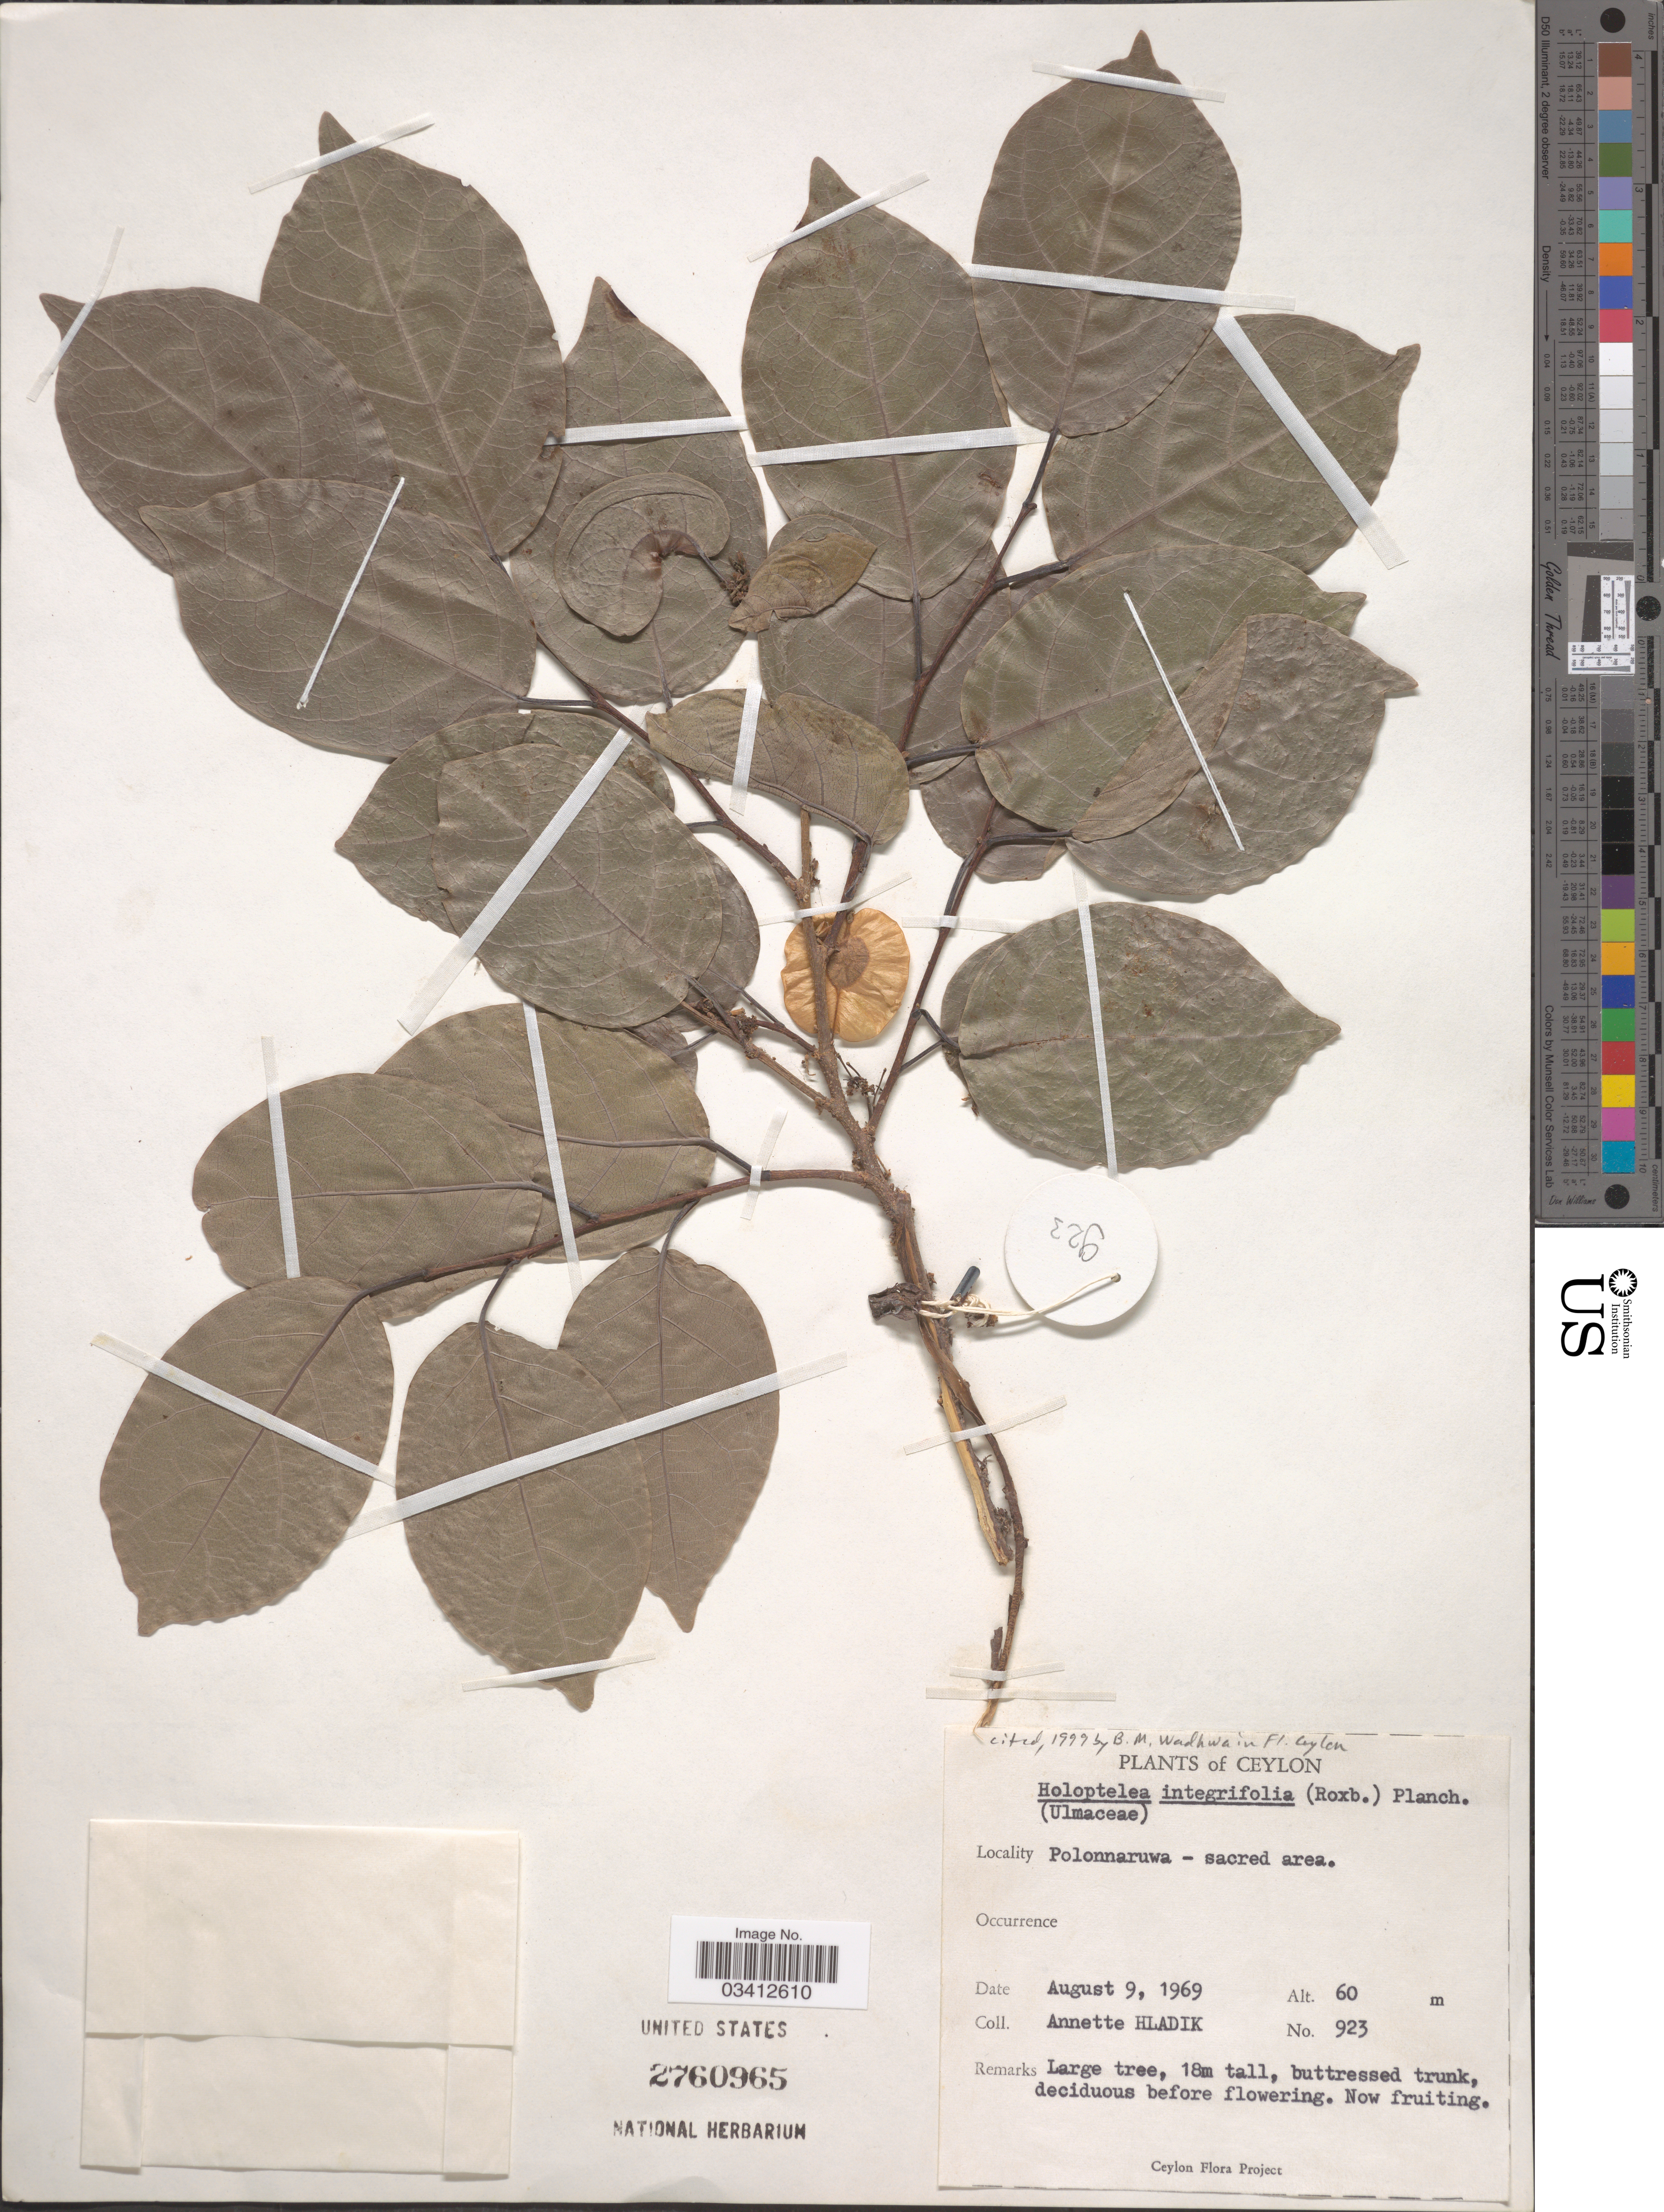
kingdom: Plantae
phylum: Tracheophyta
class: Magnoliopsida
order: Rosales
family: Ulmaceae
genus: Holoptelea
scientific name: Holoptelea integrifolia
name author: (Roxb.) Planch.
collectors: A. Hladik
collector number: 923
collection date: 1969-08-09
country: Sri Lanka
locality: Ceylon. Polonnaruwa-sacred area.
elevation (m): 60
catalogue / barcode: US 2760965